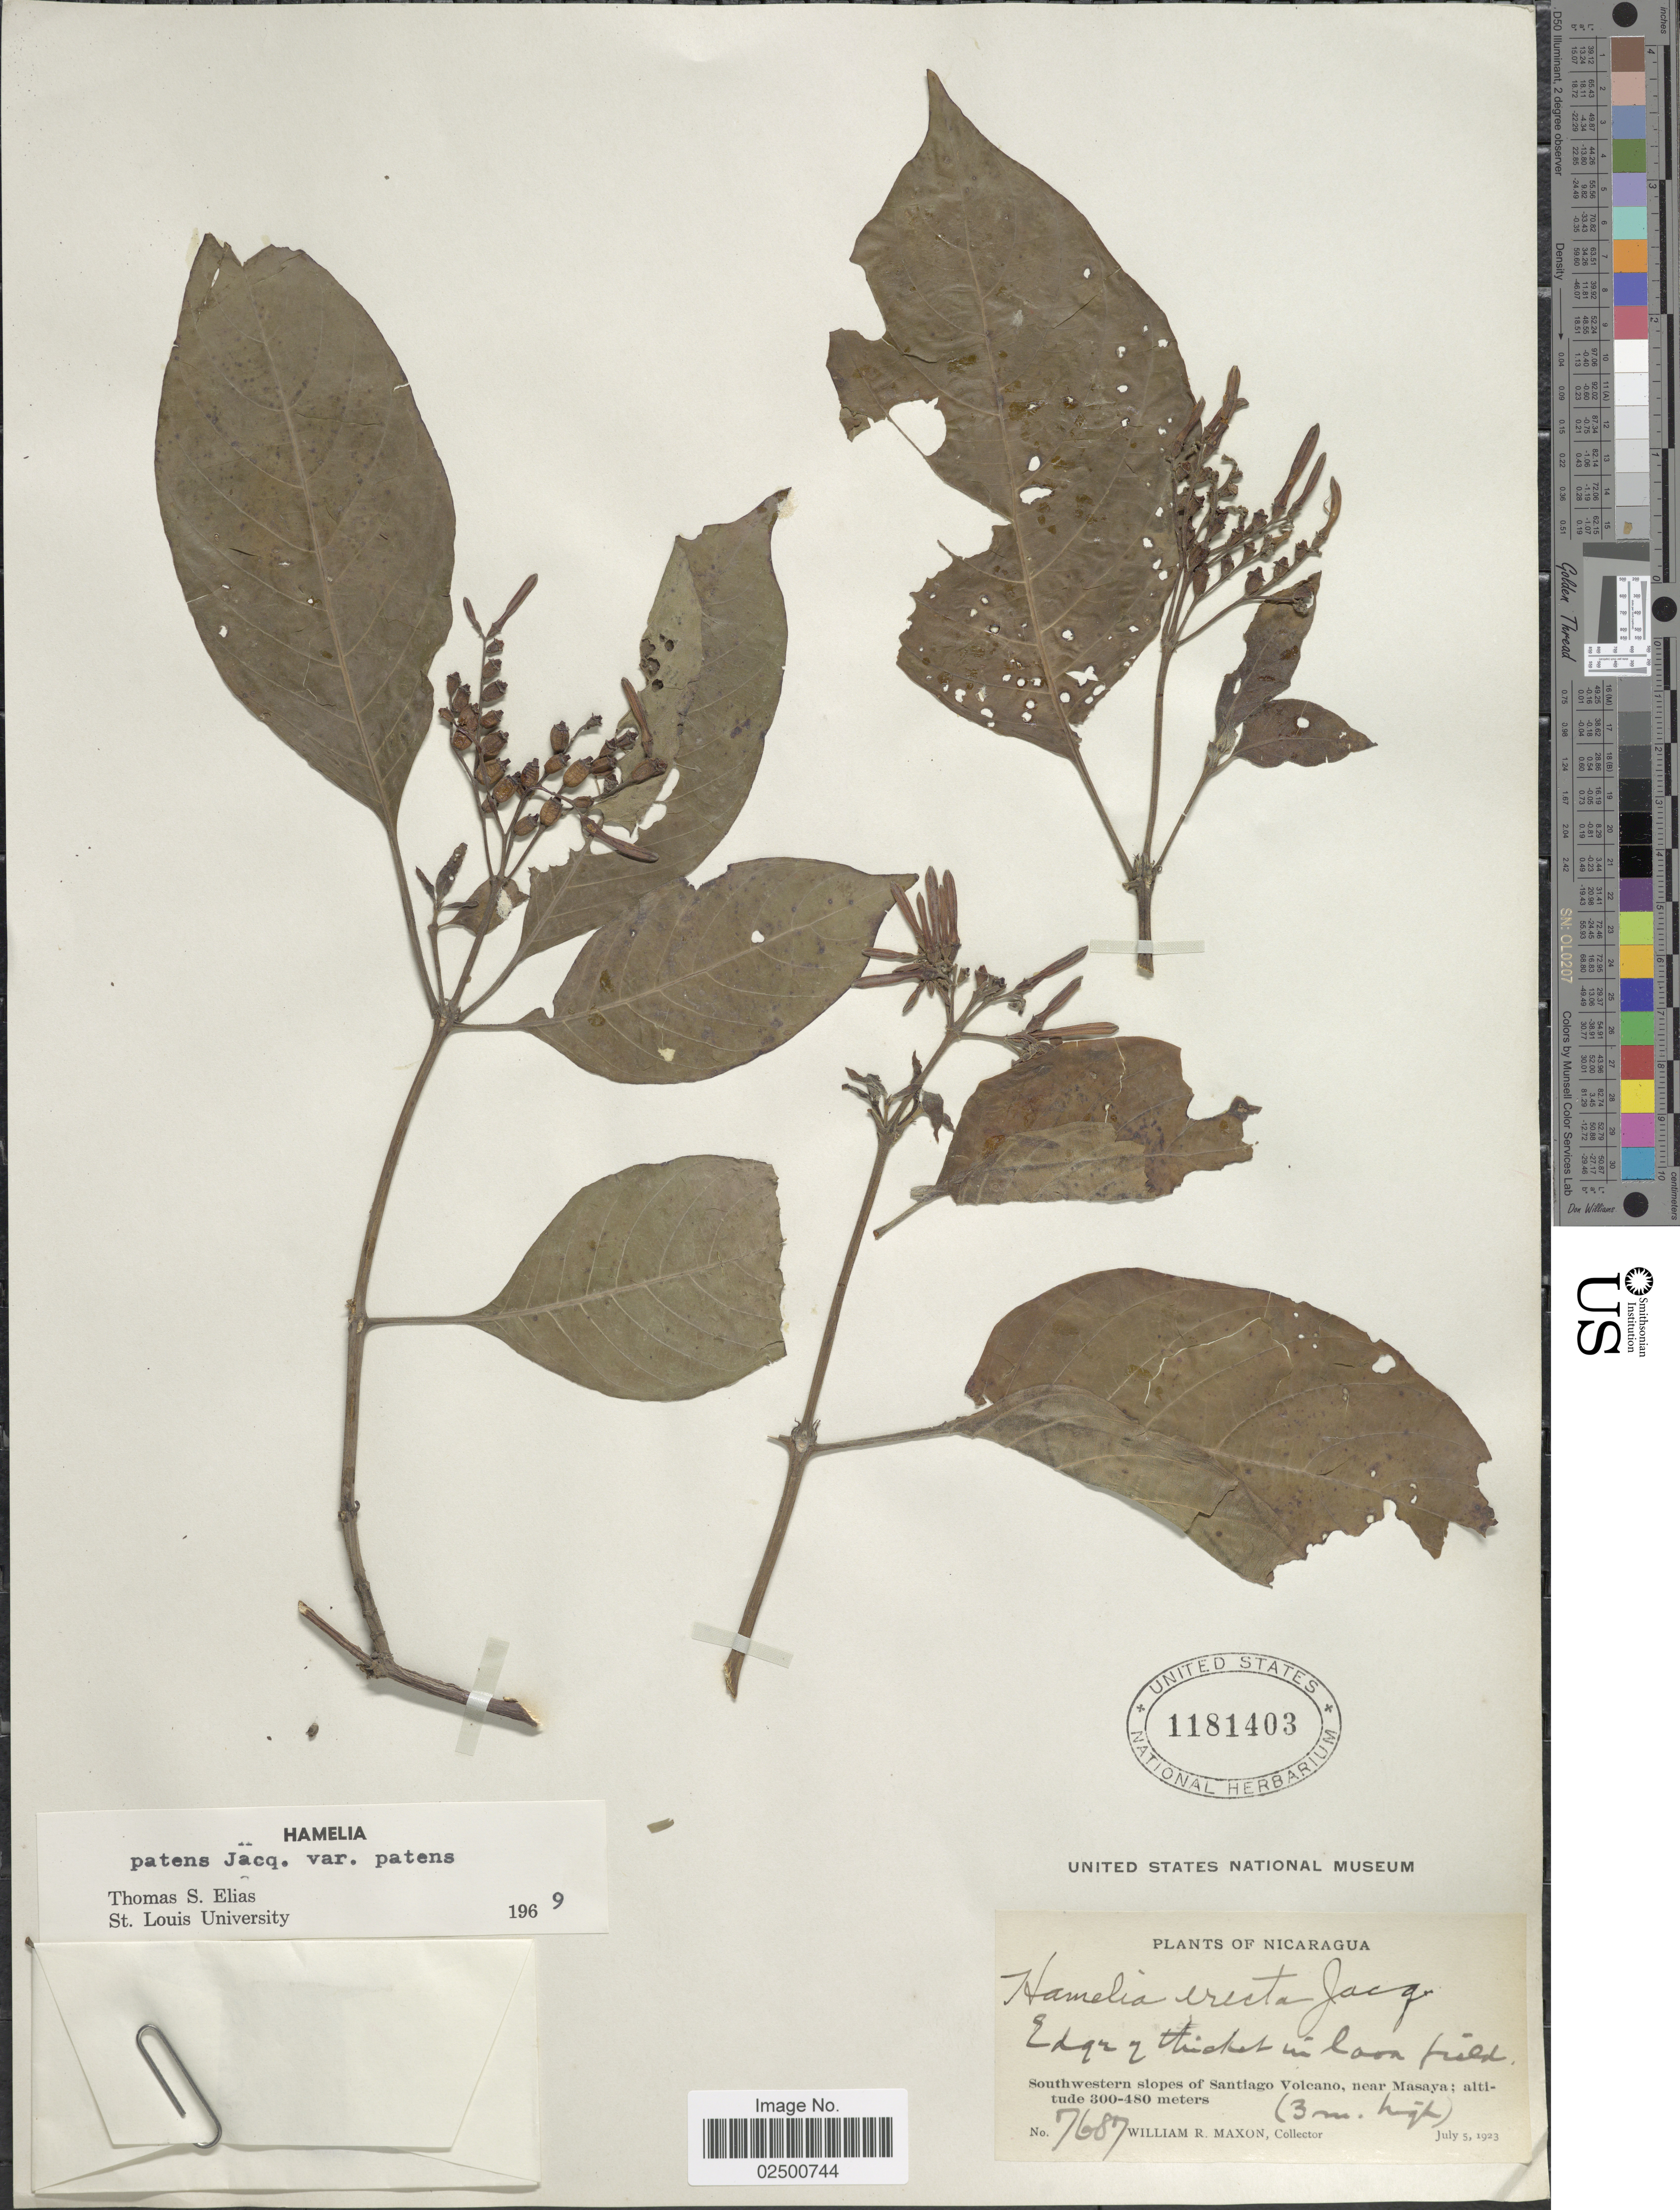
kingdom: Plantae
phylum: Tracheophyta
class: Magnoliopsida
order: Gentianales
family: Rubiaceae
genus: Hamelia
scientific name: Hamelia patens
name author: Jacq.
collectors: W. R. Maxon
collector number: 7687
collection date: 1923-07-05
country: Nicaragua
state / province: Masaya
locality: Southwestern slopes of Santiago Volcano, near Masaya.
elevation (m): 300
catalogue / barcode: US 1181403